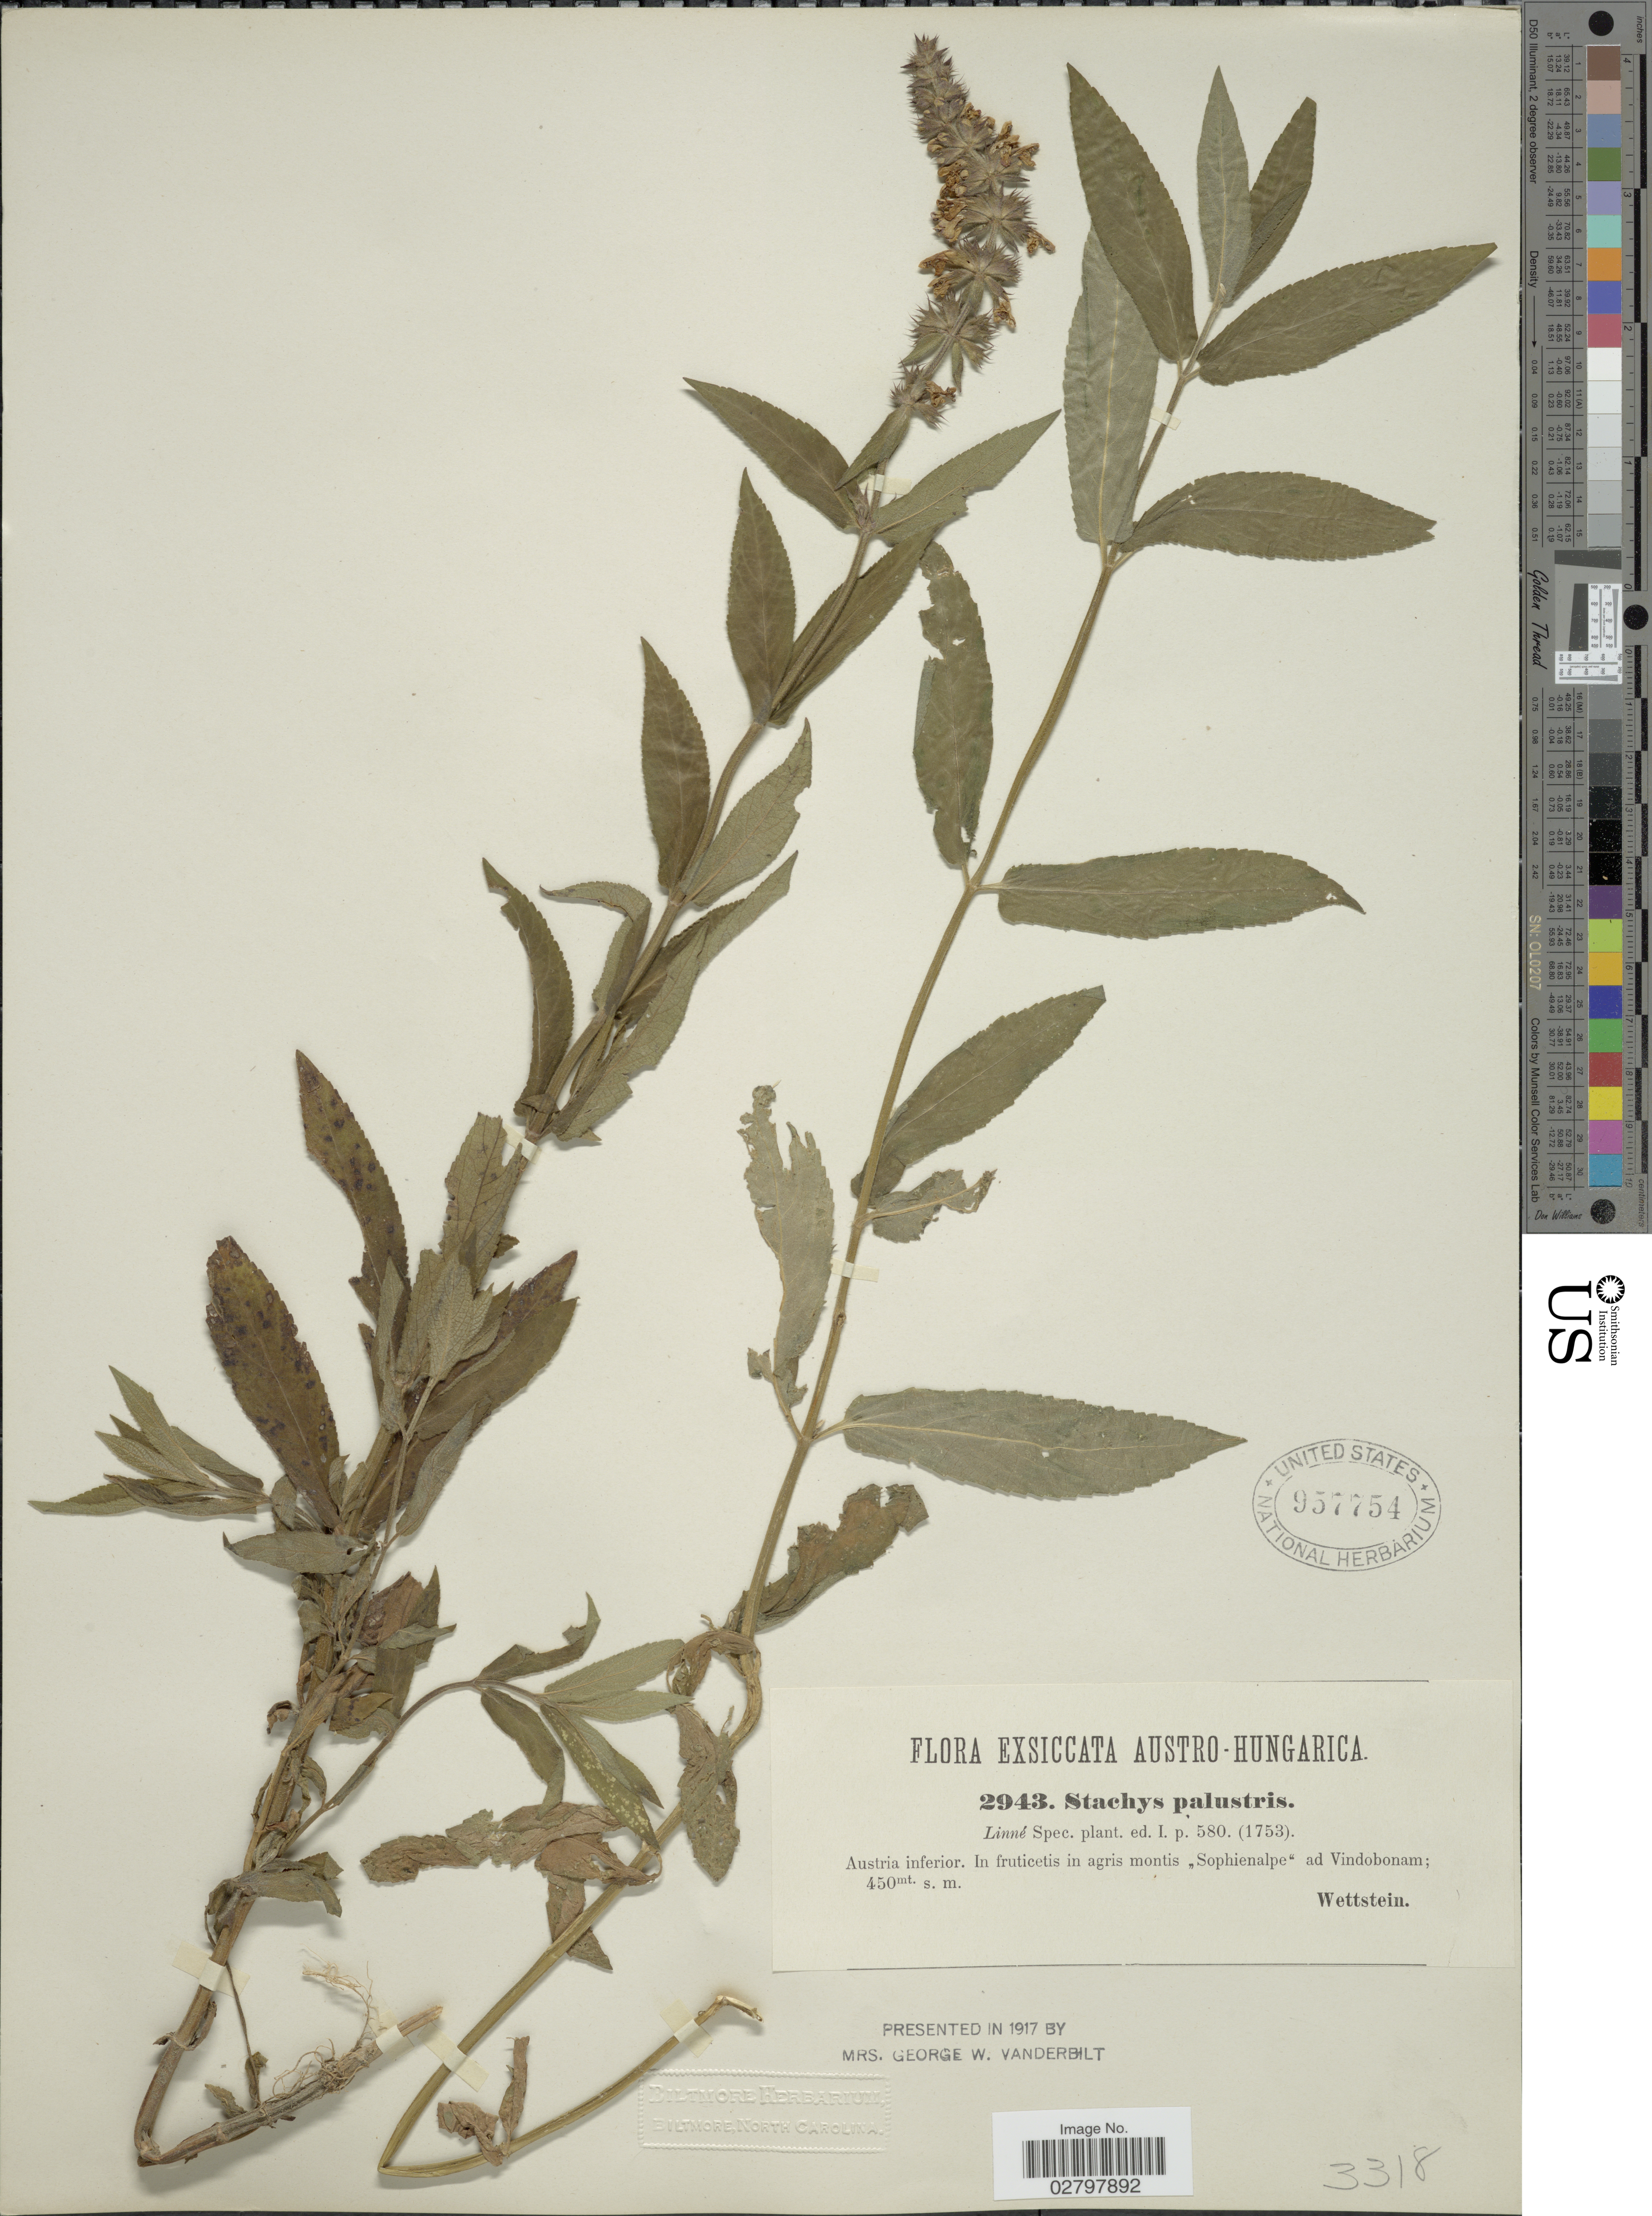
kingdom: Plantae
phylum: Tracheophyta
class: Magnoliopsida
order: Lamiales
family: Lamiaceae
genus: Stachys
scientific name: Stachys palustris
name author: L.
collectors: Wettstein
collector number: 2943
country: Austria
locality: Austria inferior. In fruticetis in agris montis "Sophienalpe" ad Vindobanam.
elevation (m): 450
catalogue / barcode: US 957754